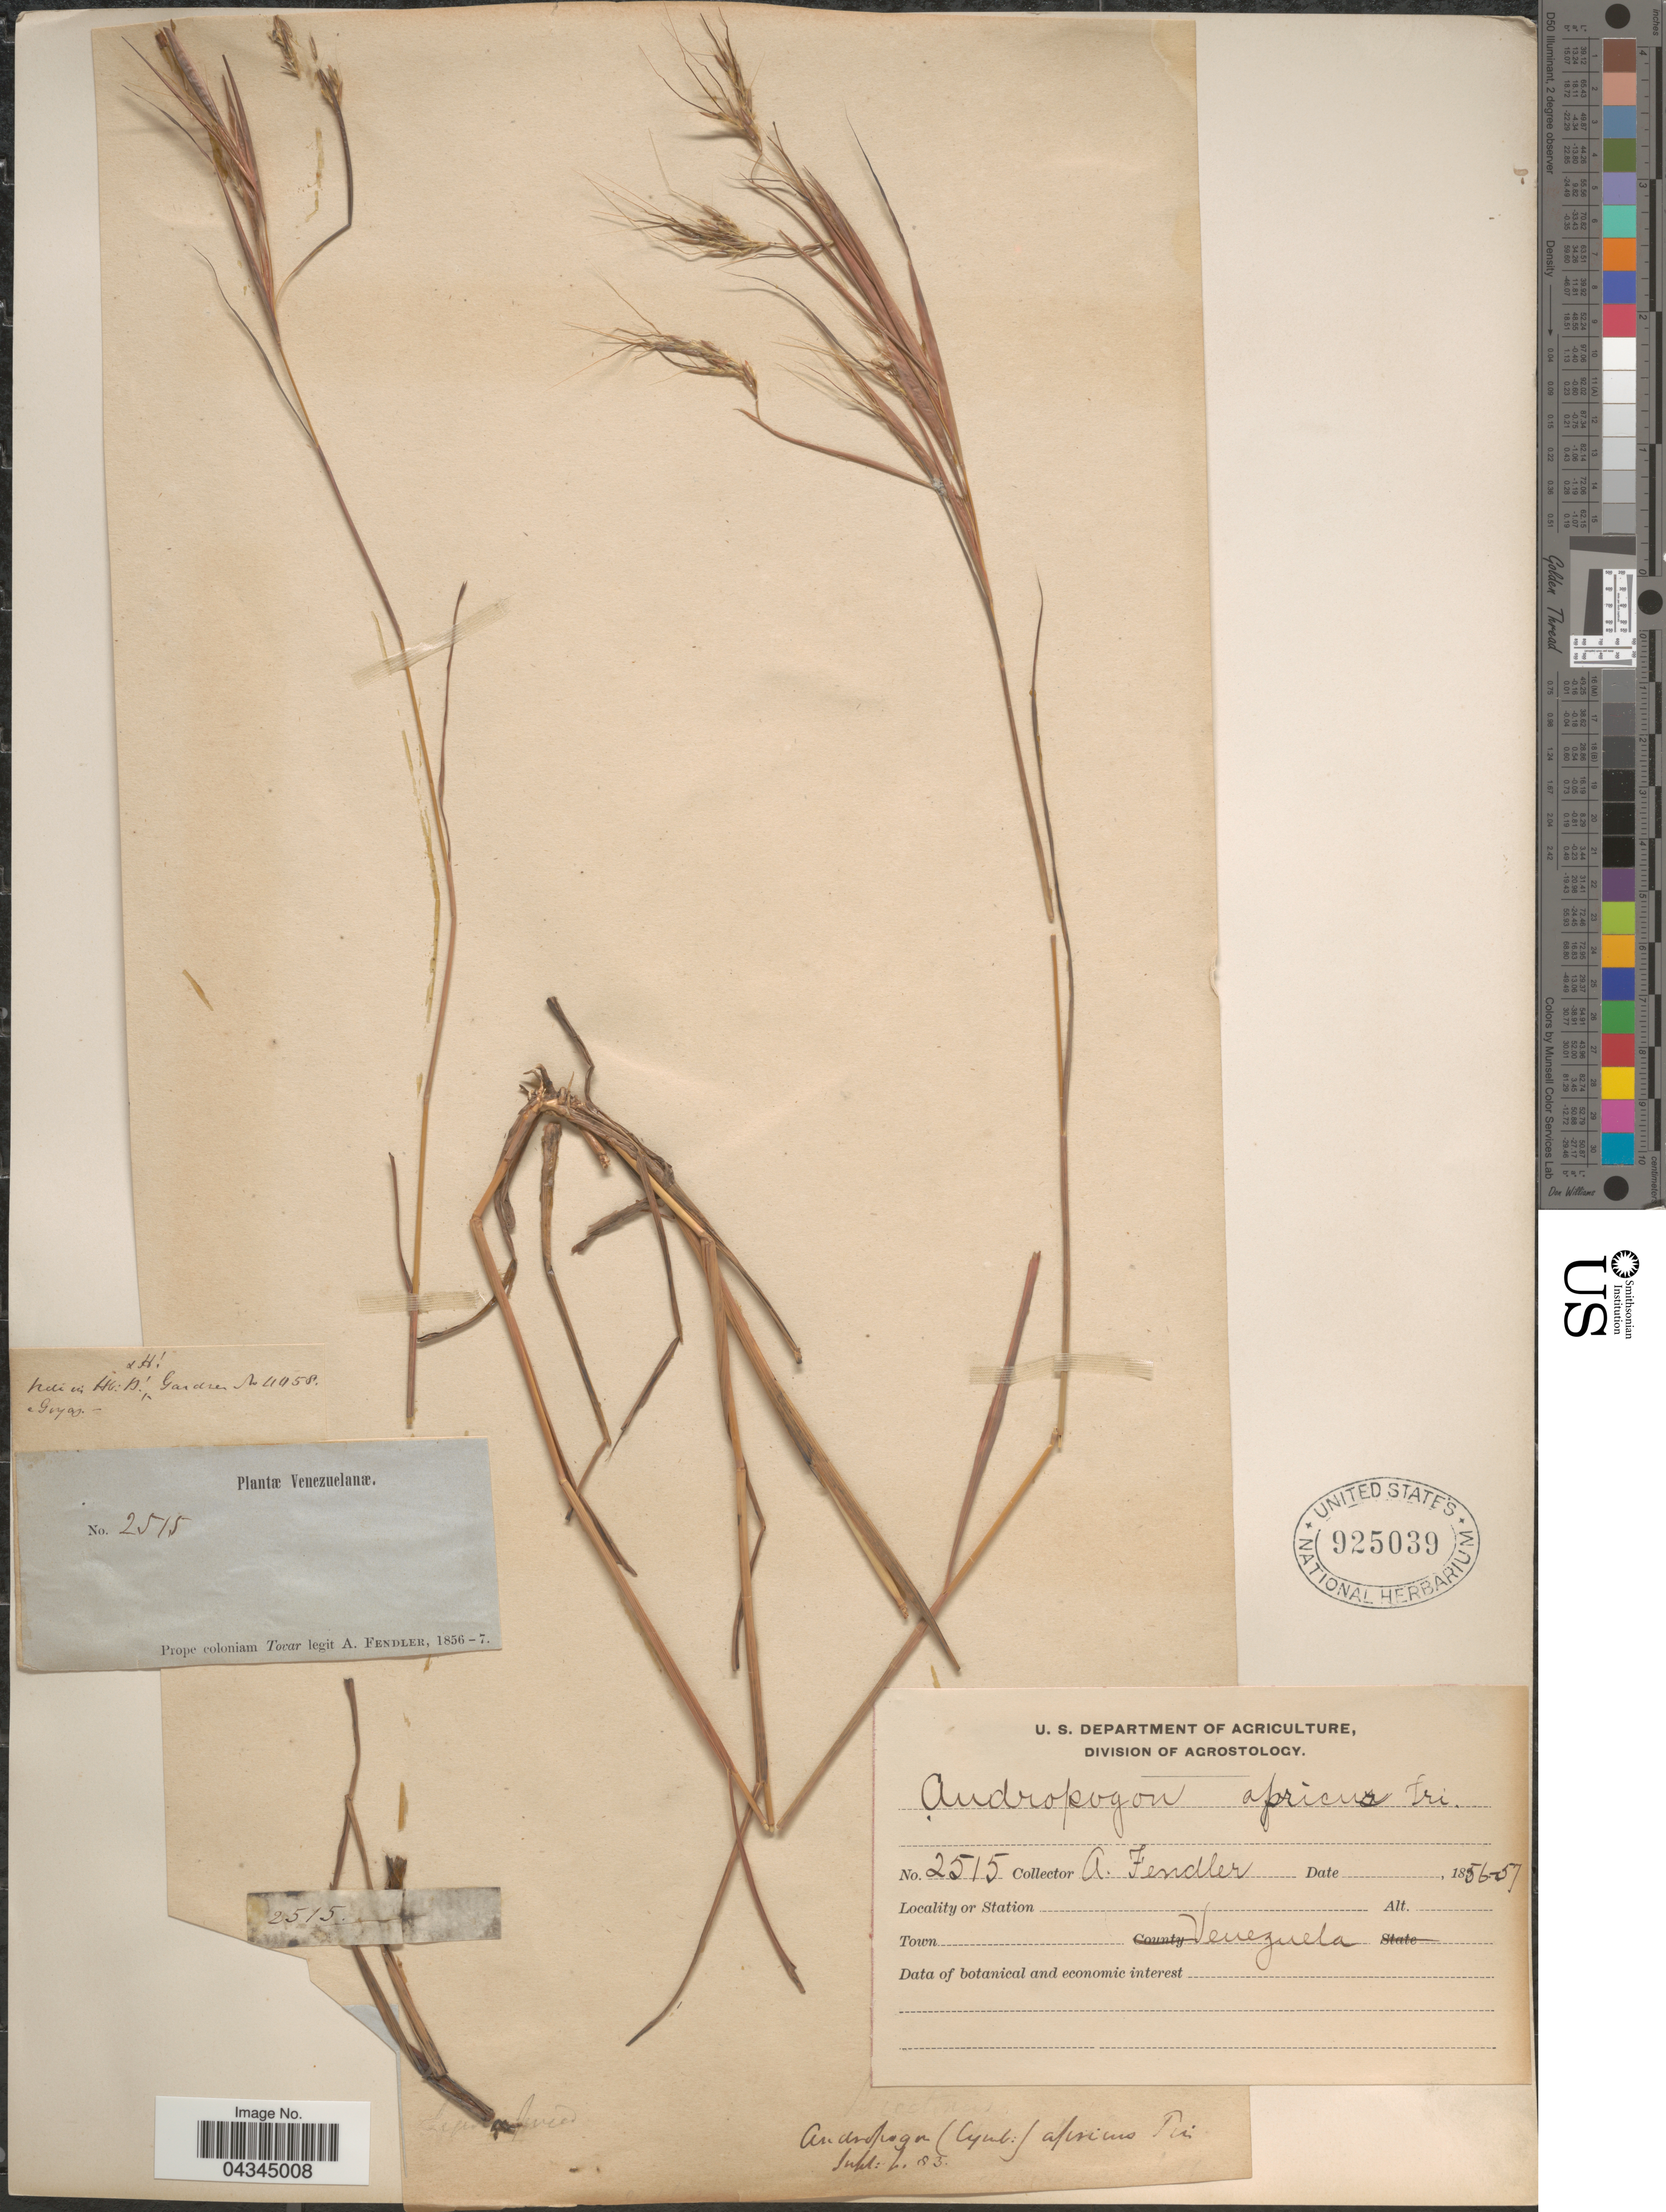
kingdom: Plantae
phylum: Tracheophyta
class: Liliopsida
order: Poales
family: Poaceae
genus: Andropogon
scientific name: Andropogon angustatus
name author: (J. Presl) Steud.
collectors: A. Fendler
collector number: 2515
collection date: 1856/1857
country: Venezuela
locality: Venezuelanæ. Prope coloniam Tovar.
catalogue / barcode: US 925039